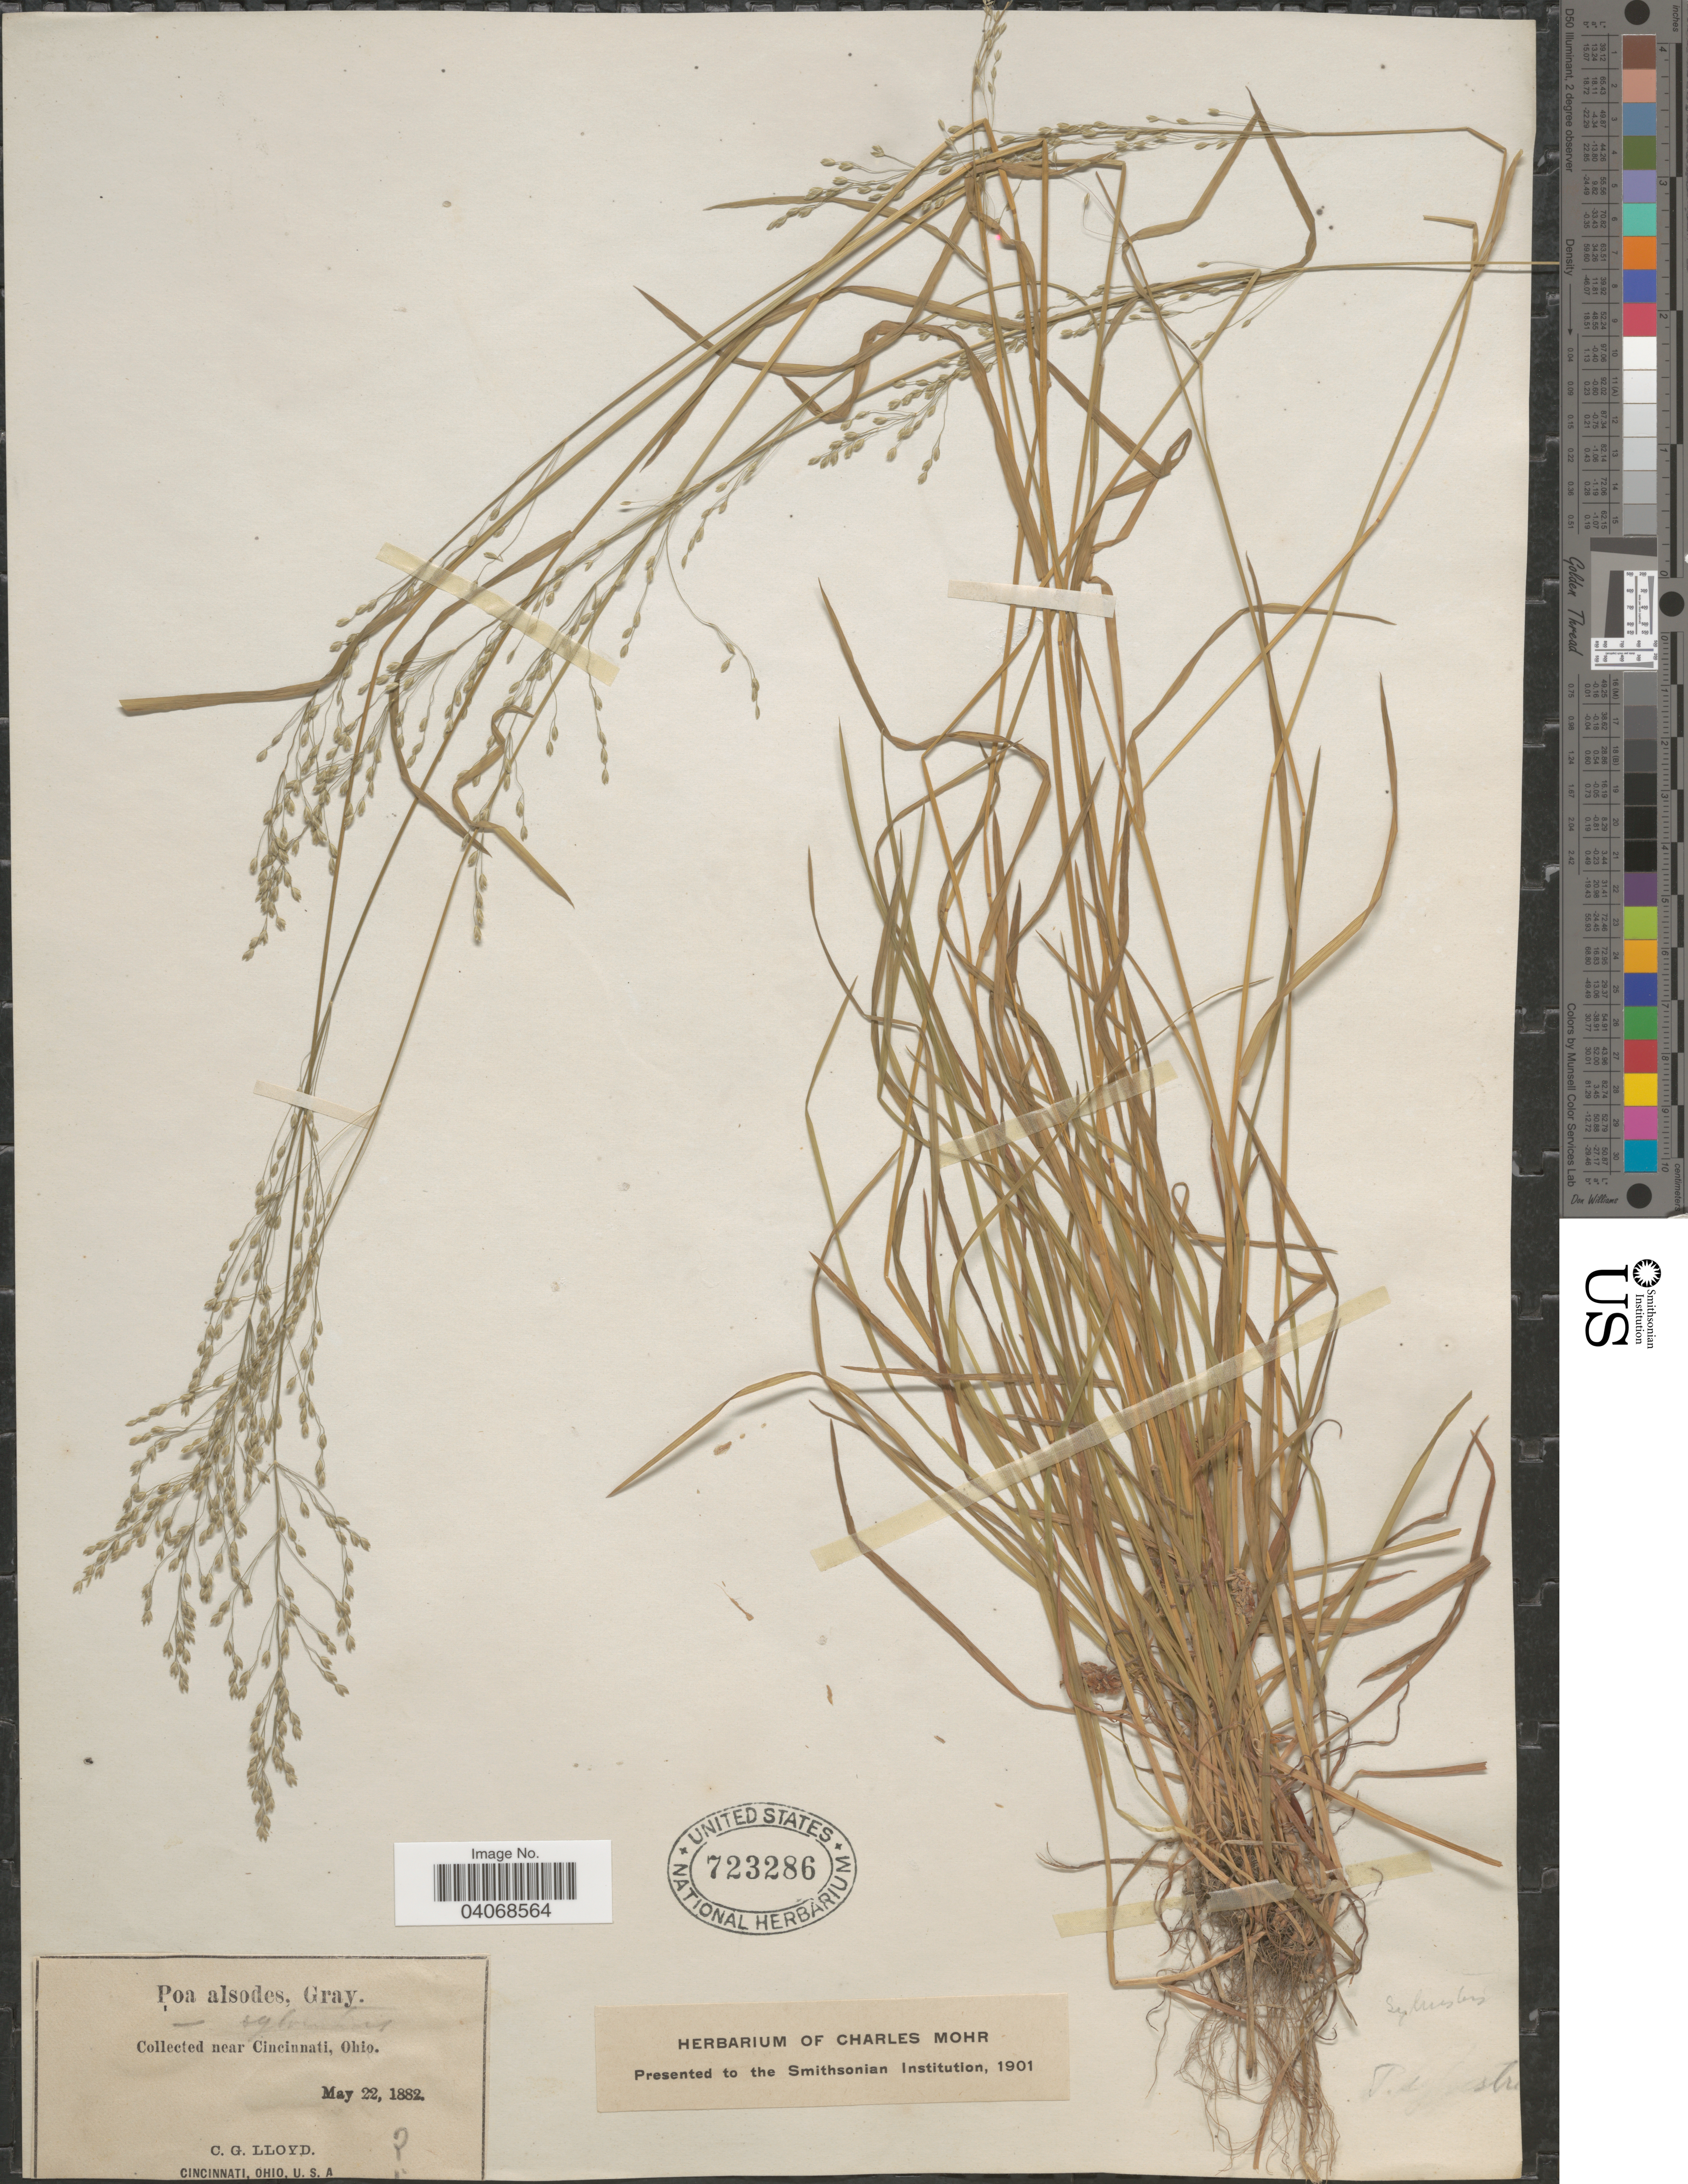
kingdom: Plantae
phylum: Tracheophyta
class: Liliopsida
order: Poales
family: Poaceae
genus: Poa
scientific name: Poa sylvestris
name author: A. Gray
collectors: C. G. Lloyd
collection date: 1882-05-22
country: United States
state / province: Ohio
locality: Near Cincinnati.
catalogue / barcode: US 723286